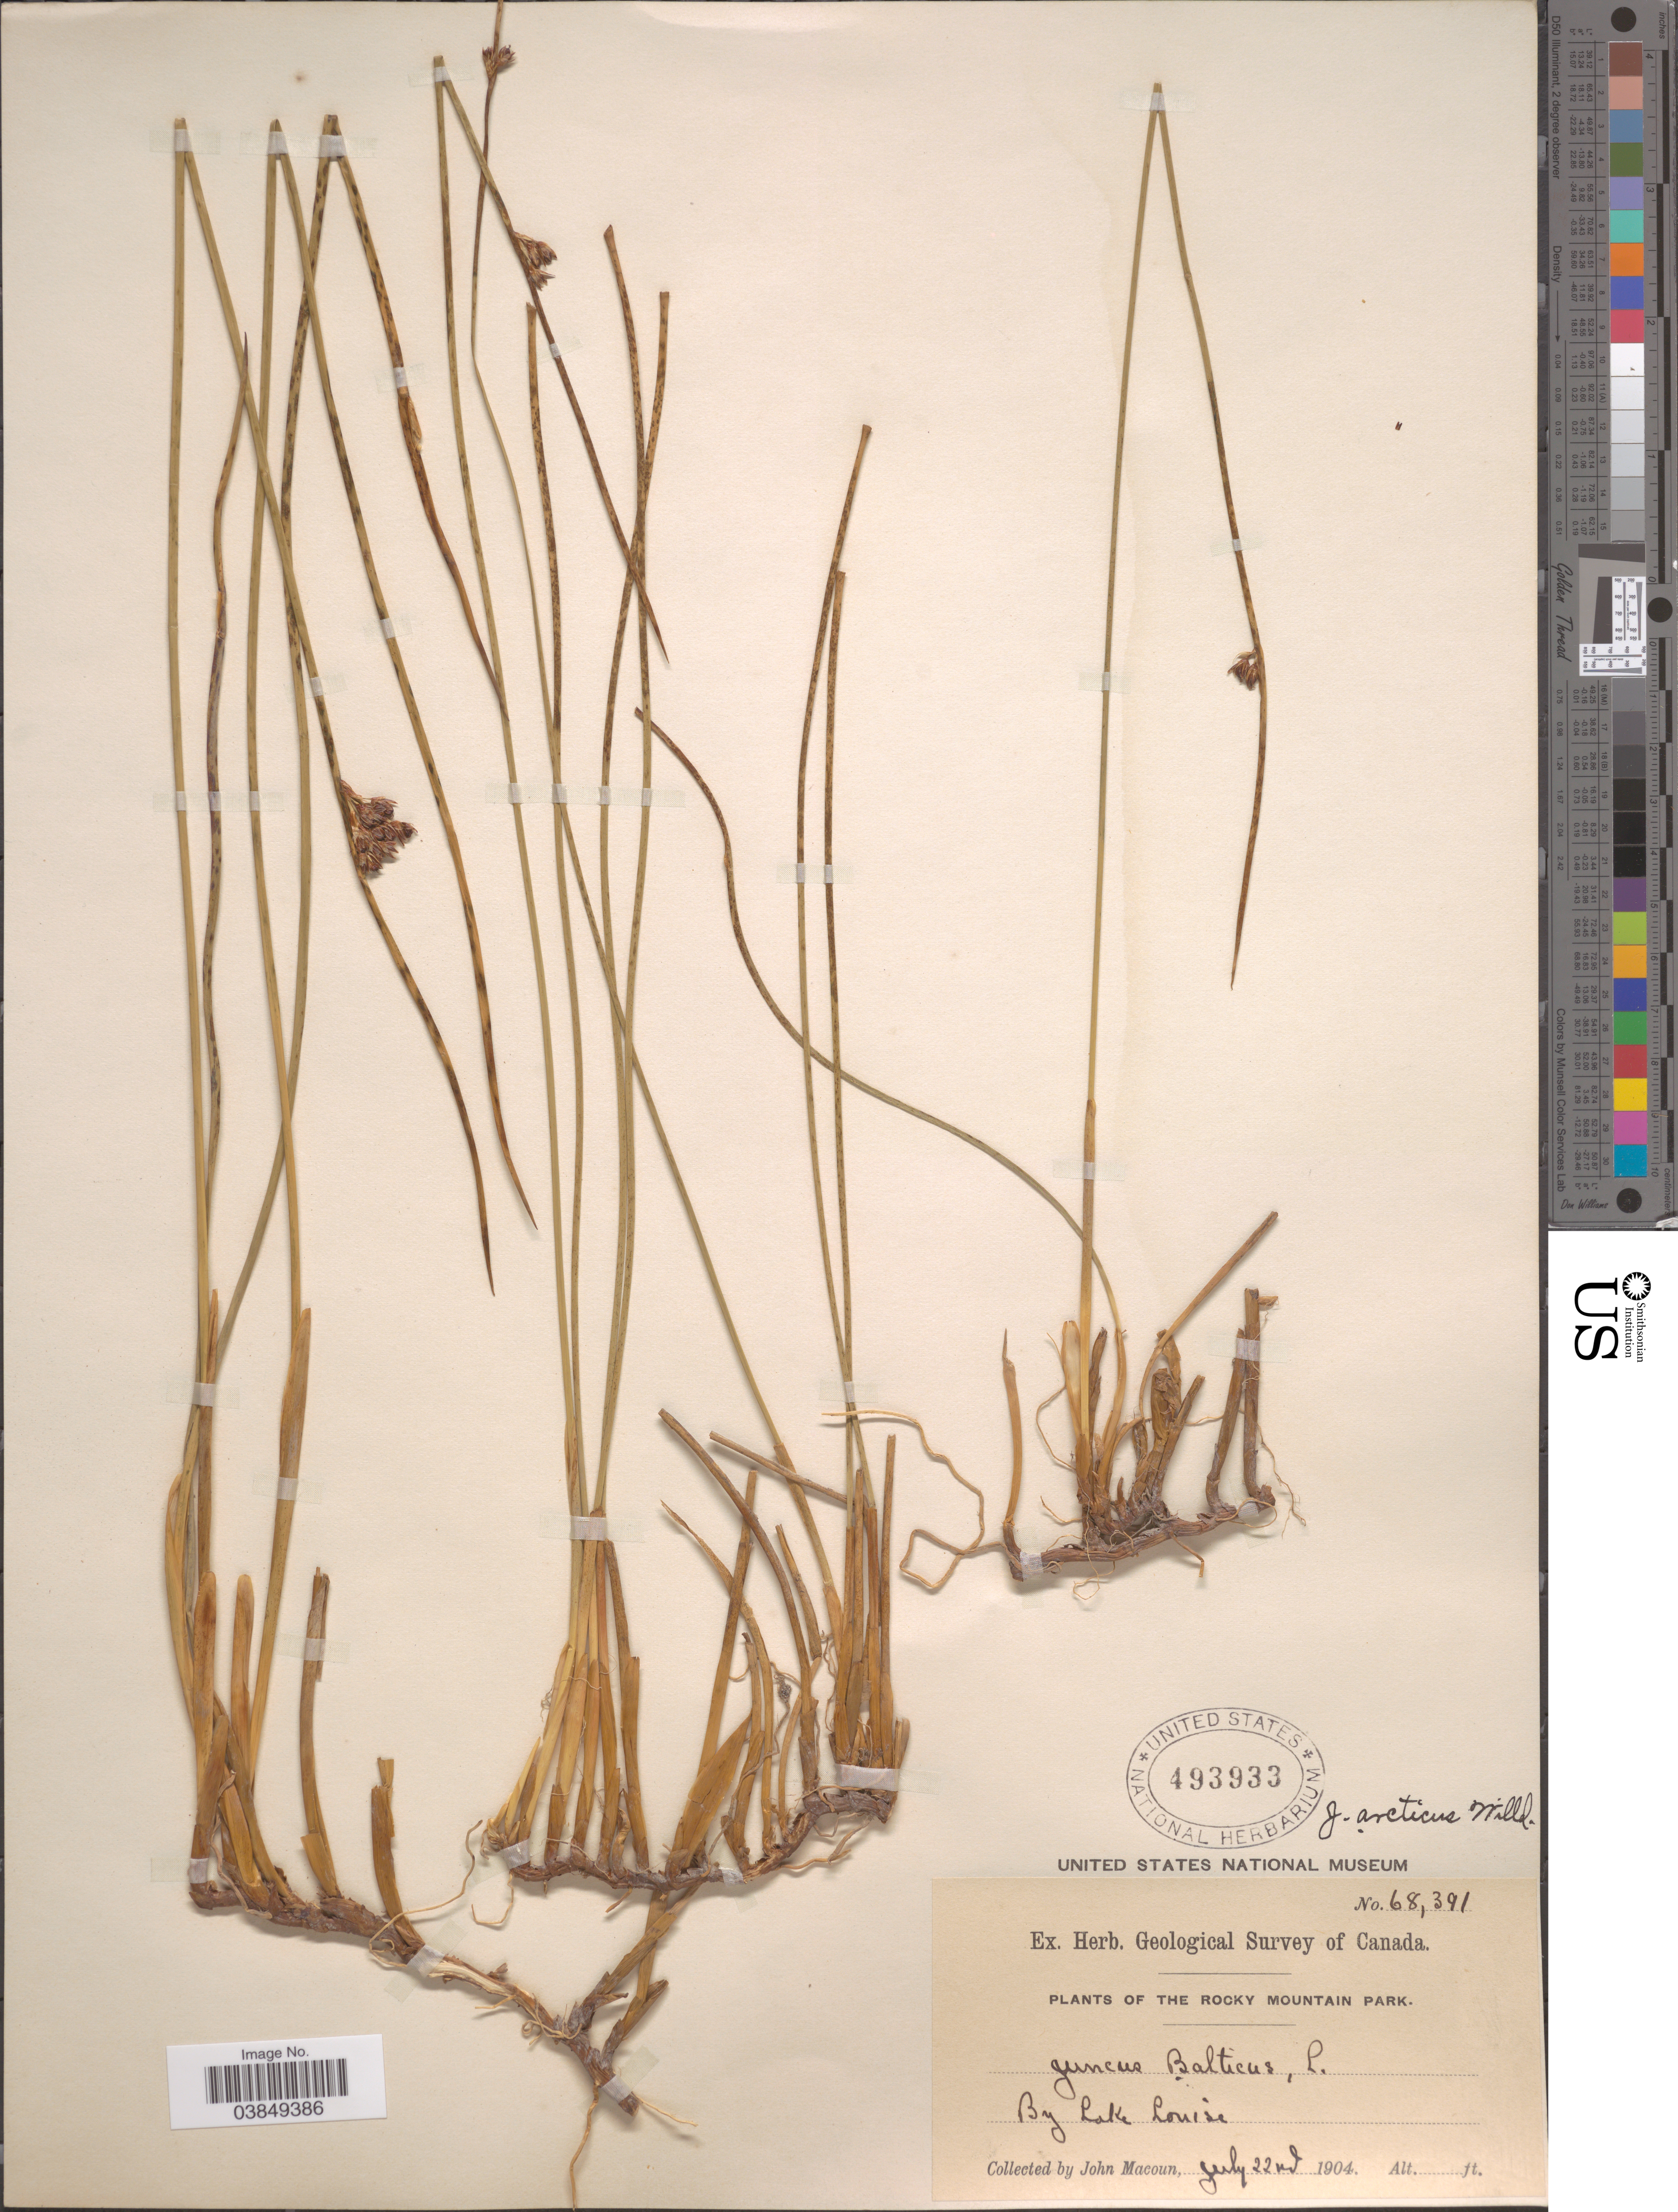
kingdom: Plantae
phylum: Tracheophyta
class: Liliopsida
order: Poales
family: Juncaceae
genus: Juncus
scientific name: Juncus arcticus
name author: Willd.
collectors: J. Macoun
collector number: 68391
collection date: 1904-07-22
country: Canada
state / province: Alberta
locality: Rocky Mountain Park. By Lake Louise.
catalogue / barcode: US 493933